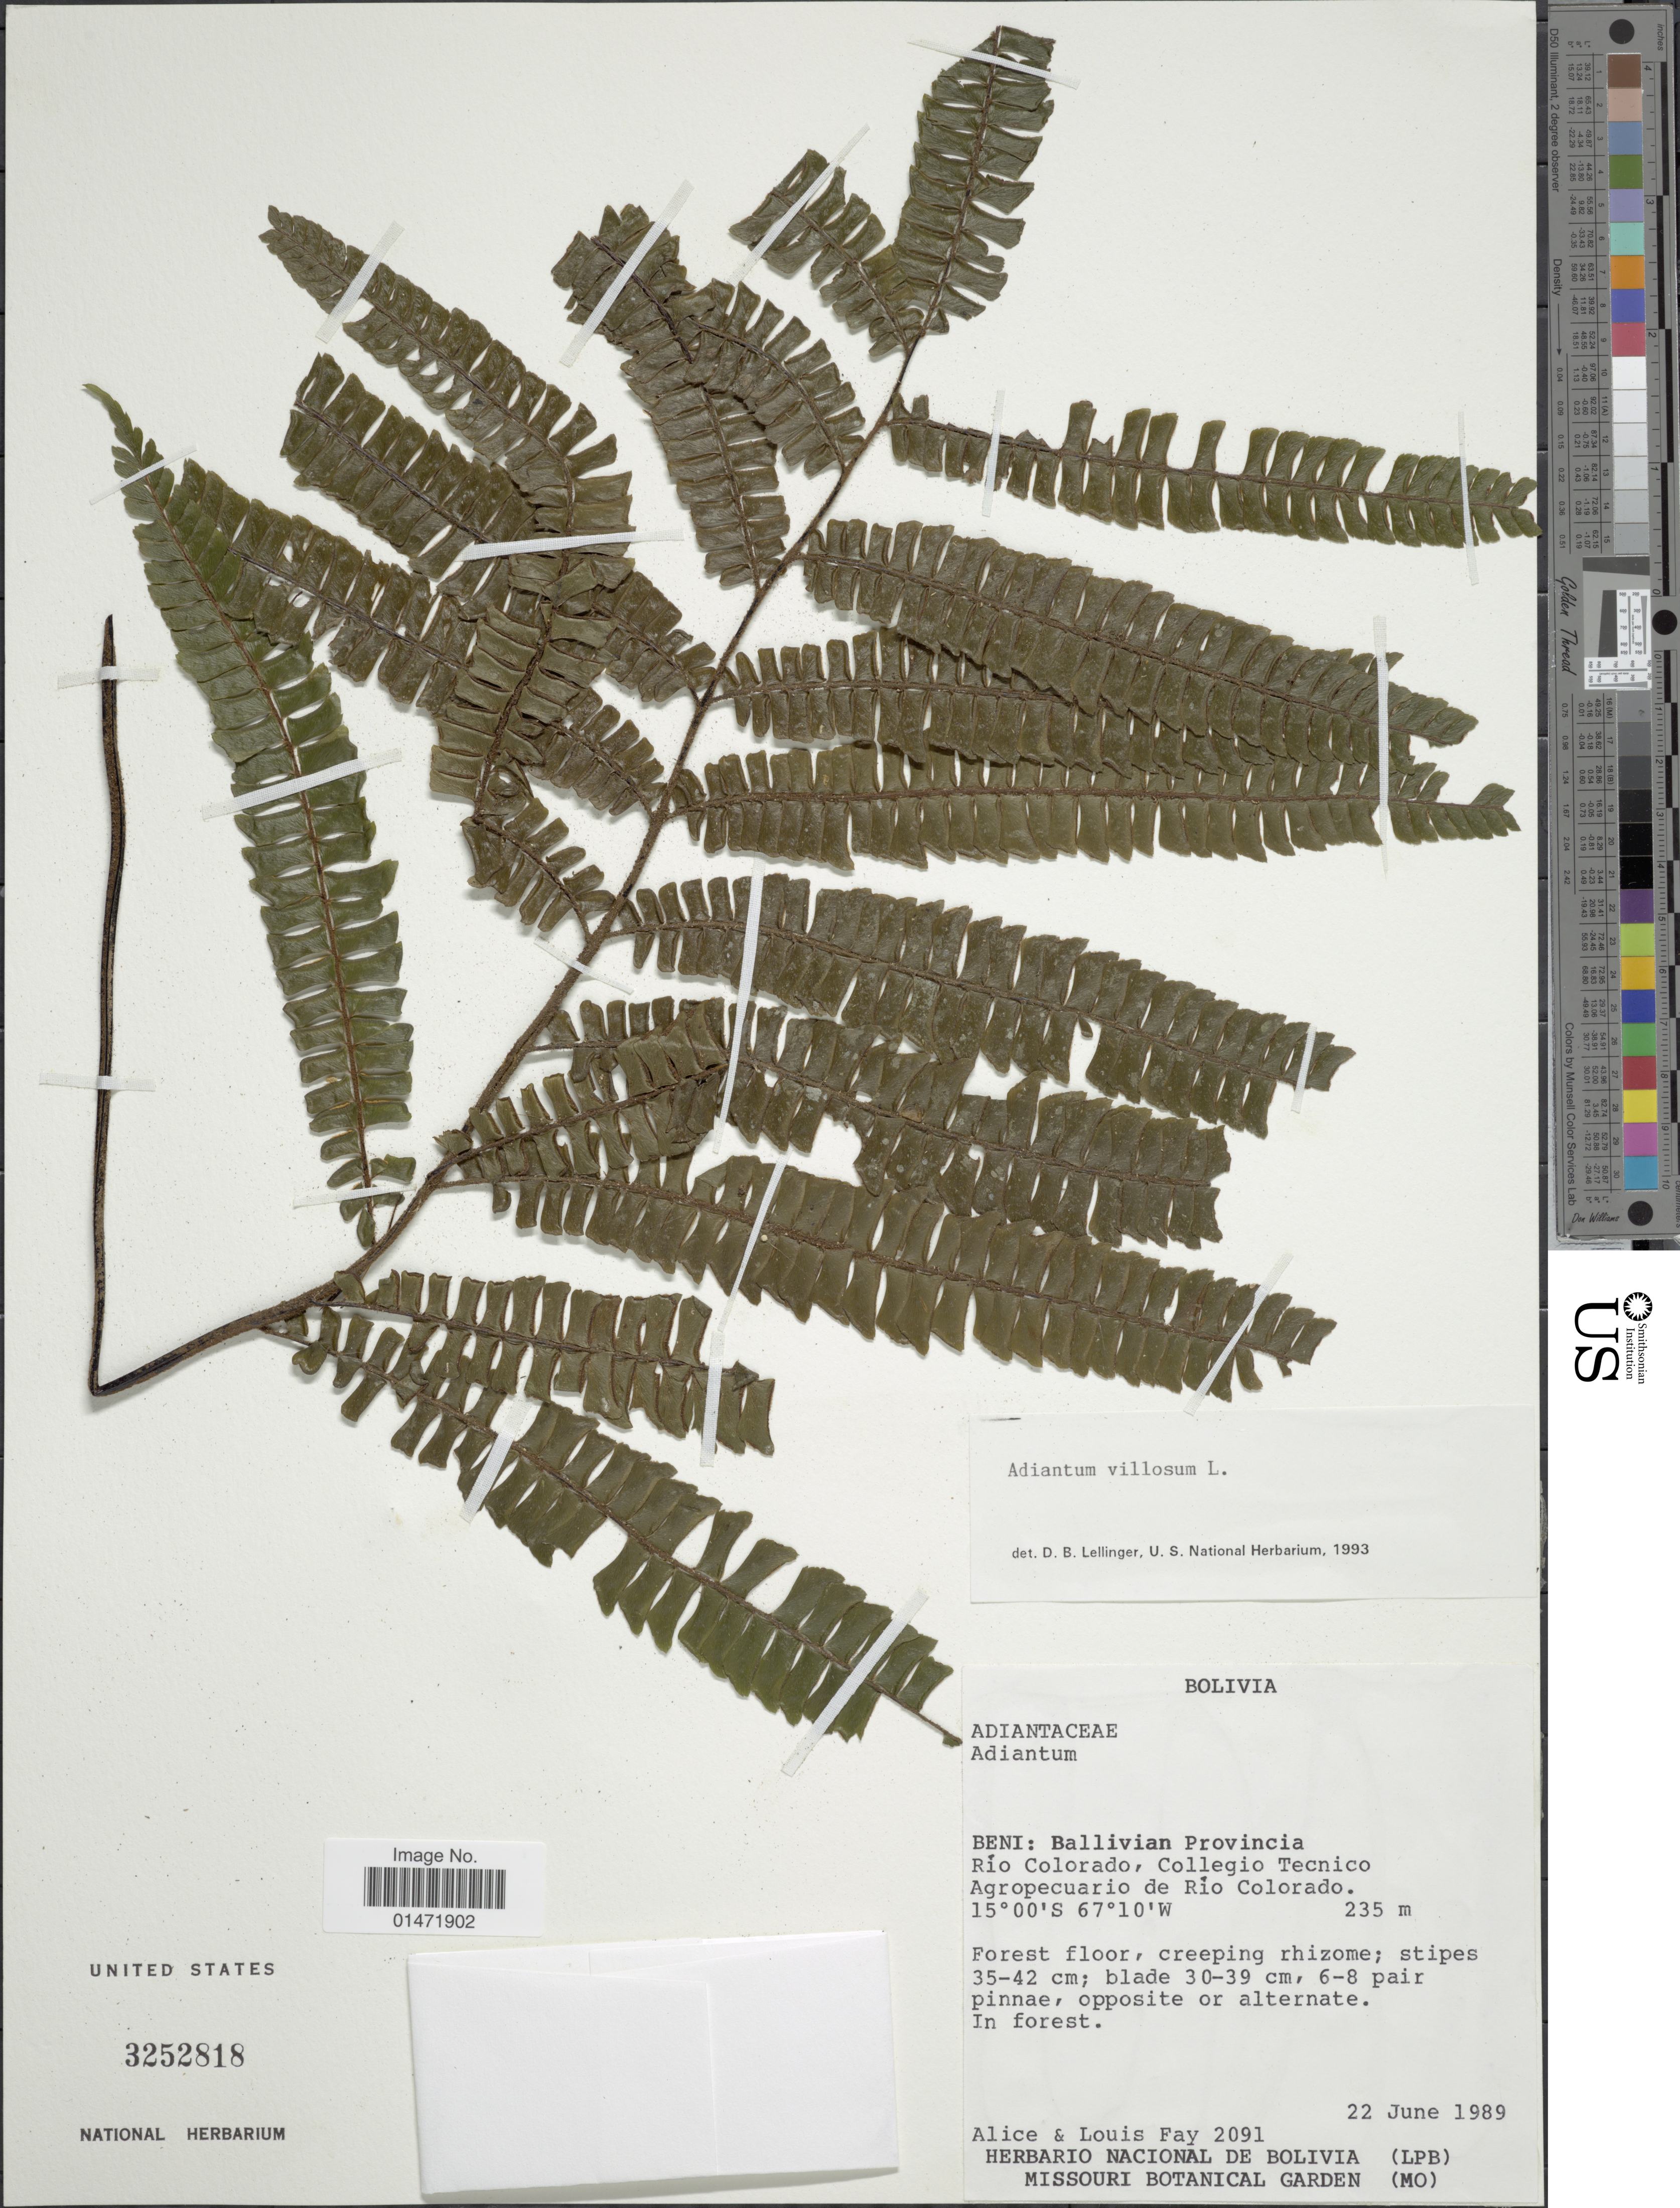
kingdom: Plantae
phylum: Tracheophyta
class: Polypodiopsida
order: Polypodiales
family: Pteridaceae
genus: Adiantum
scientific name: Adiantum villosum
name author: L.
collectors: A. Fay & L. Fay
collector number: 2091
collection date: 1989-06-22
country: Bolivia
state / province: Beni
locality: Ballivian Provincia. Río Colorado, Collegio Tecnico. Agropecuario de Río Colorado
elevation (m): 235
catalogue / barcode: US 3252818